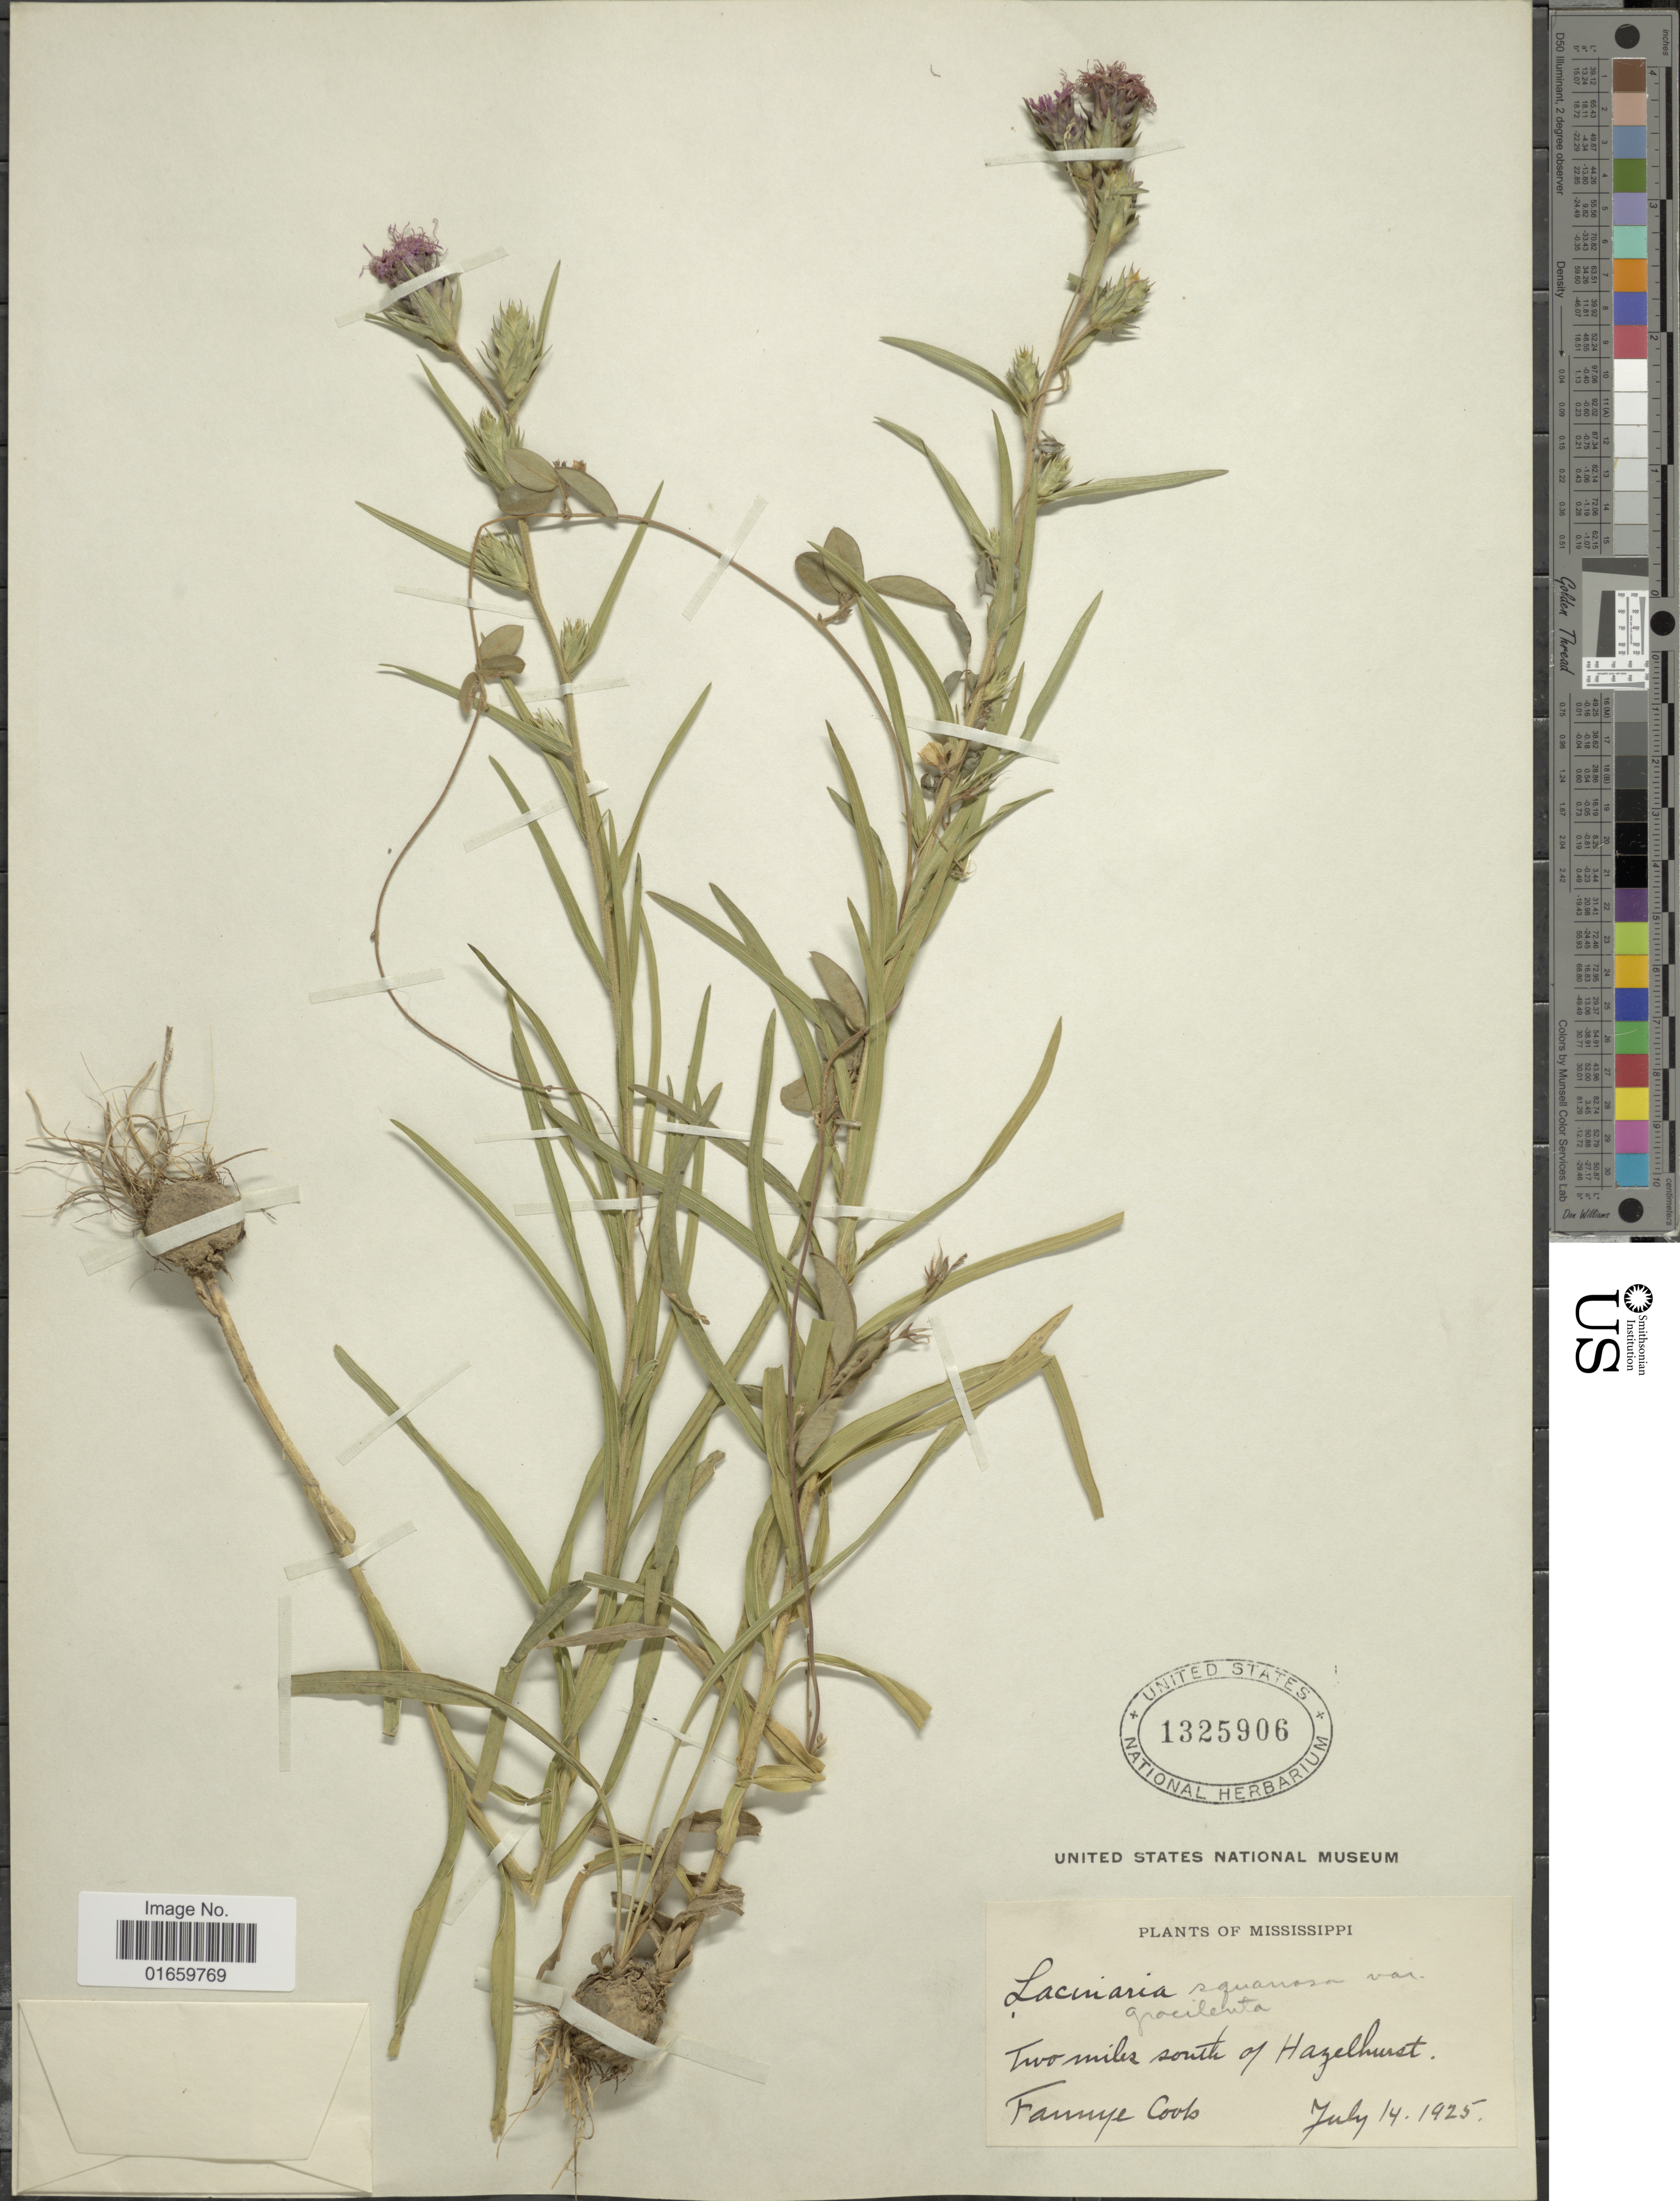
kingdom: Plantae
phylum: Tracheophyta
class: Magnoliopsida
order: Asterales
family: Asteraceae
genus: Liatris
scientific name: Liatris squarrosa var. gracilenta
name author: Gaiser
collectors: F. Coob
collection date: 1925-07-14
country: United States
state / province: Mississippi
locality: Two miles south of Hazelhurst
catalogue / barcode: US 1325906